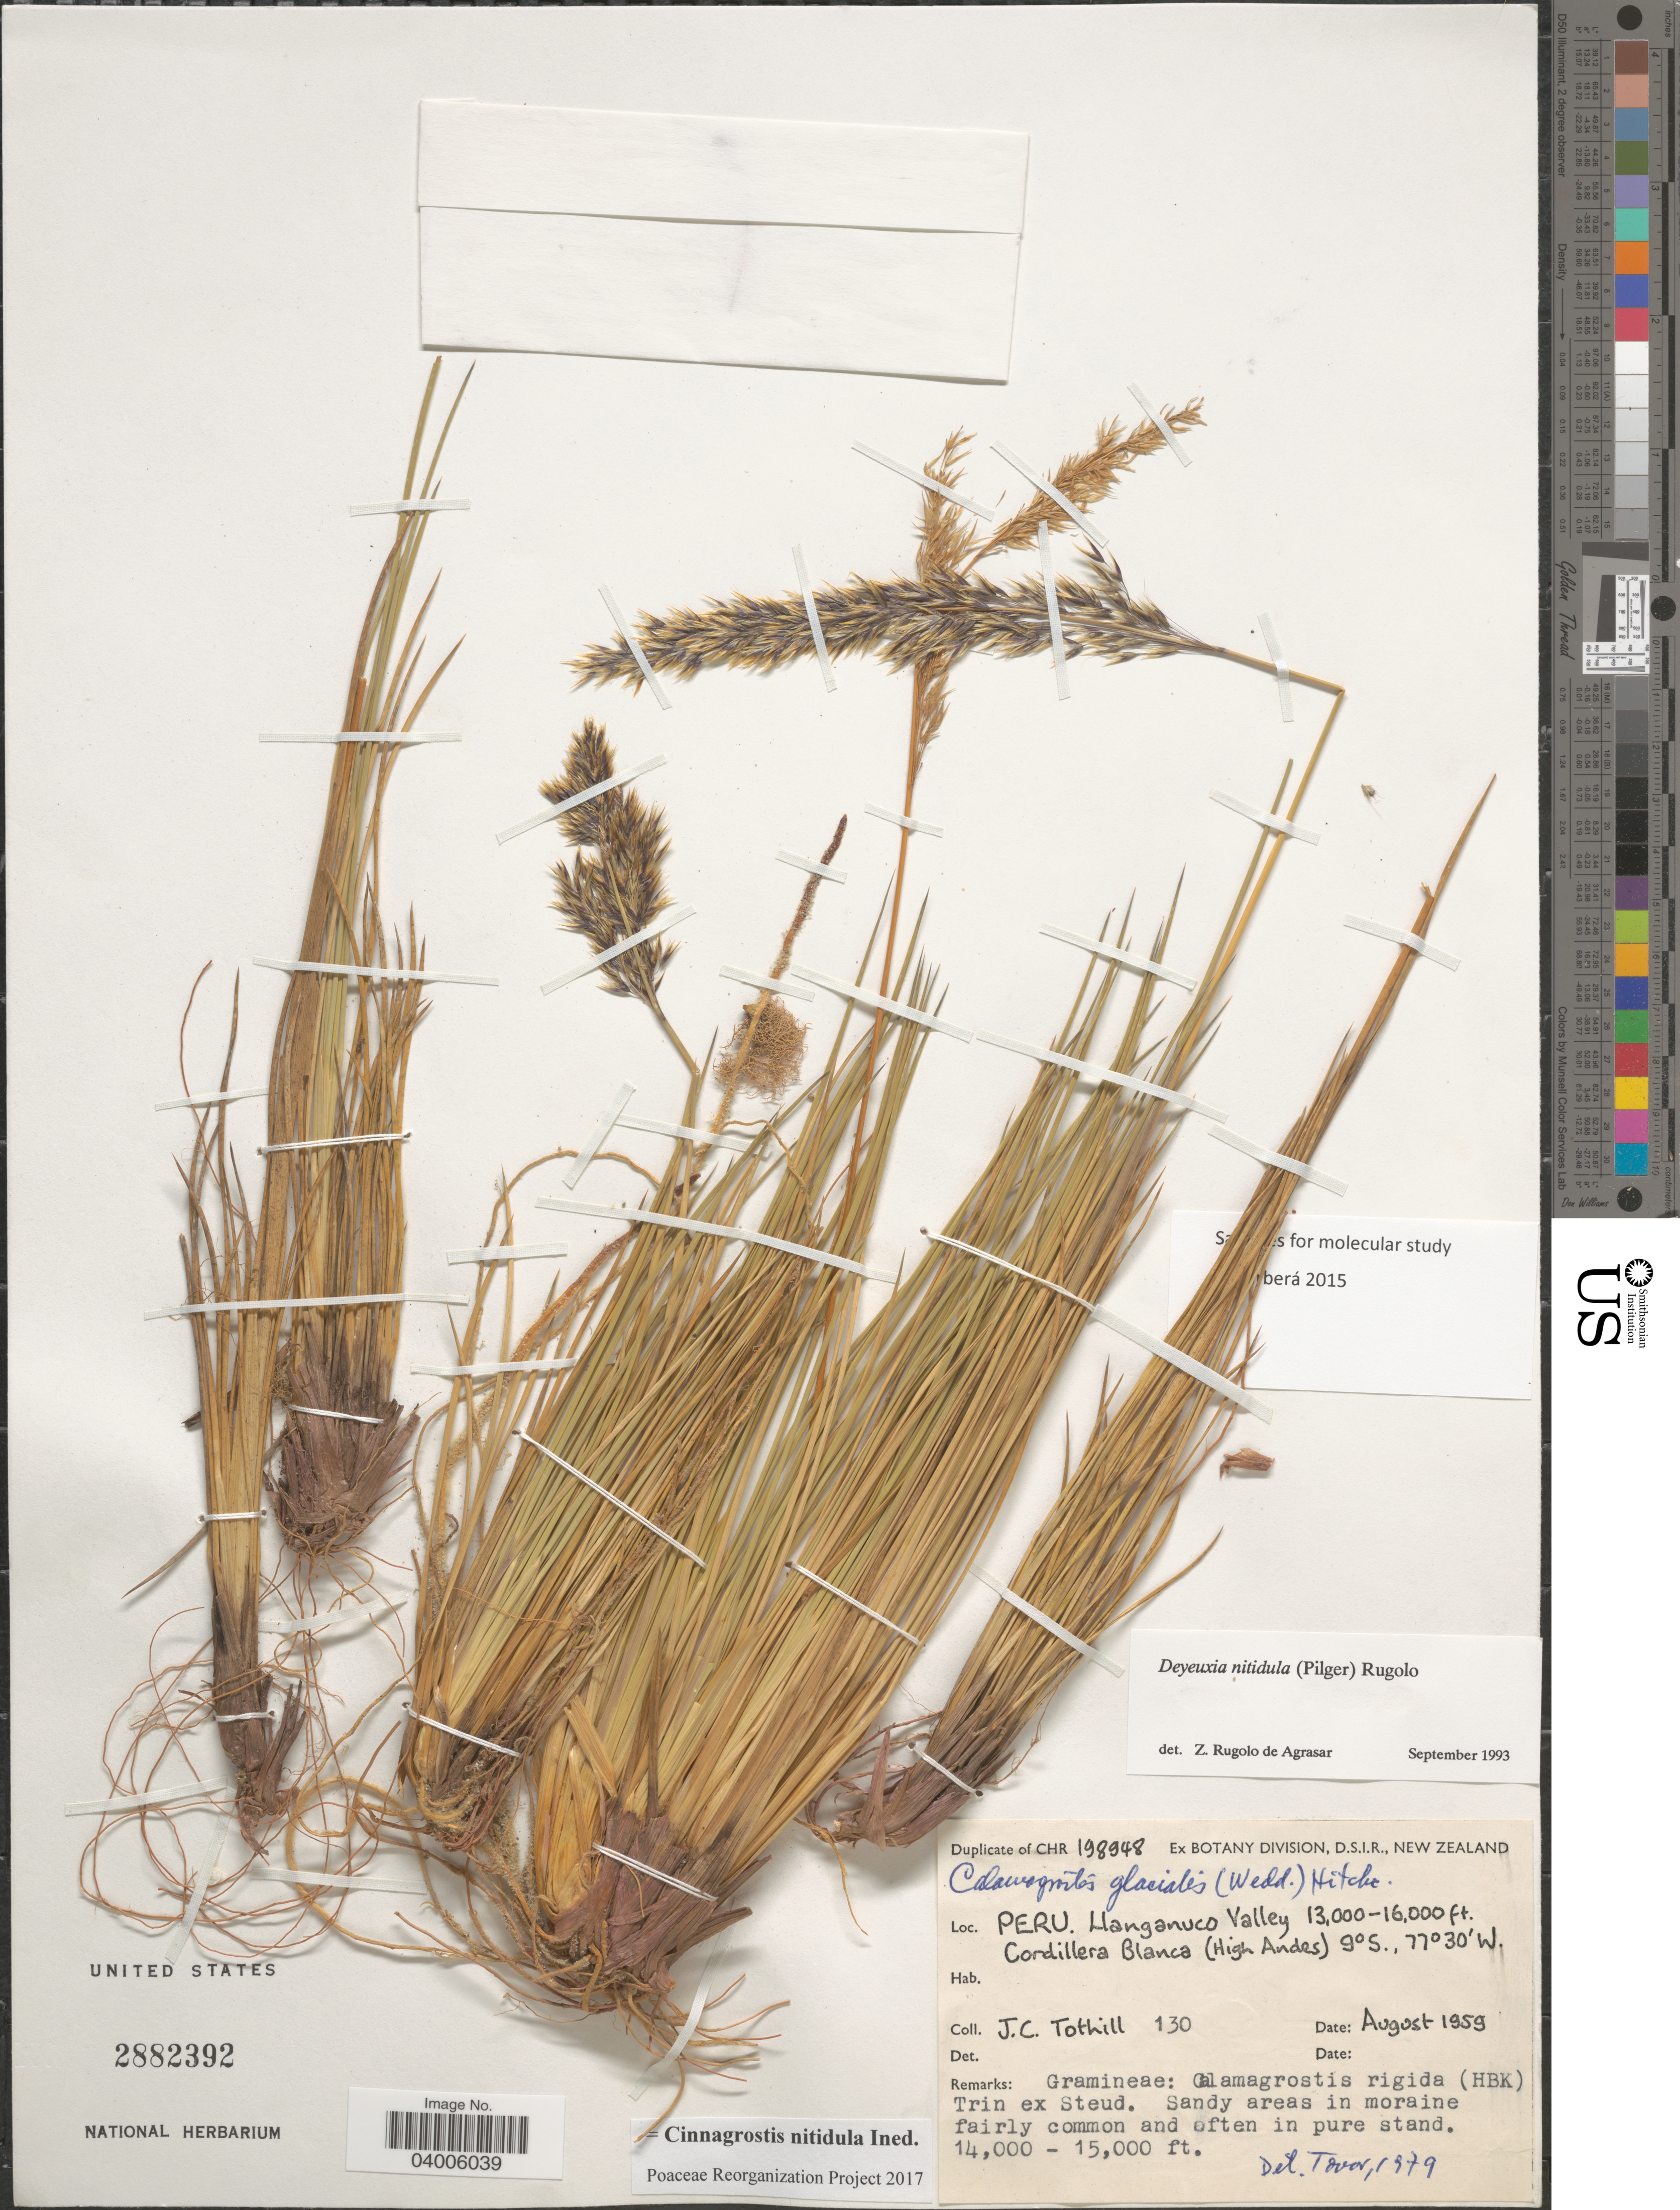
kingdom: Plantae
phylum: Tracheophyta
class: Liliopsida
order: Poales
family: Poaceae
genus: Cinnagrostis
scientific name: Cinnagrostis nitidula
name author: (Wedd.) P.M. Peterson et al.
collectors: J. C. Tothill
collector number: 130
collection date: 1959-08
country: Peru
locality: Llanganuco Valley. Cordillera Blanca (High Andes).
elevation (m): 3962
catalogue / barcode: US 2882392